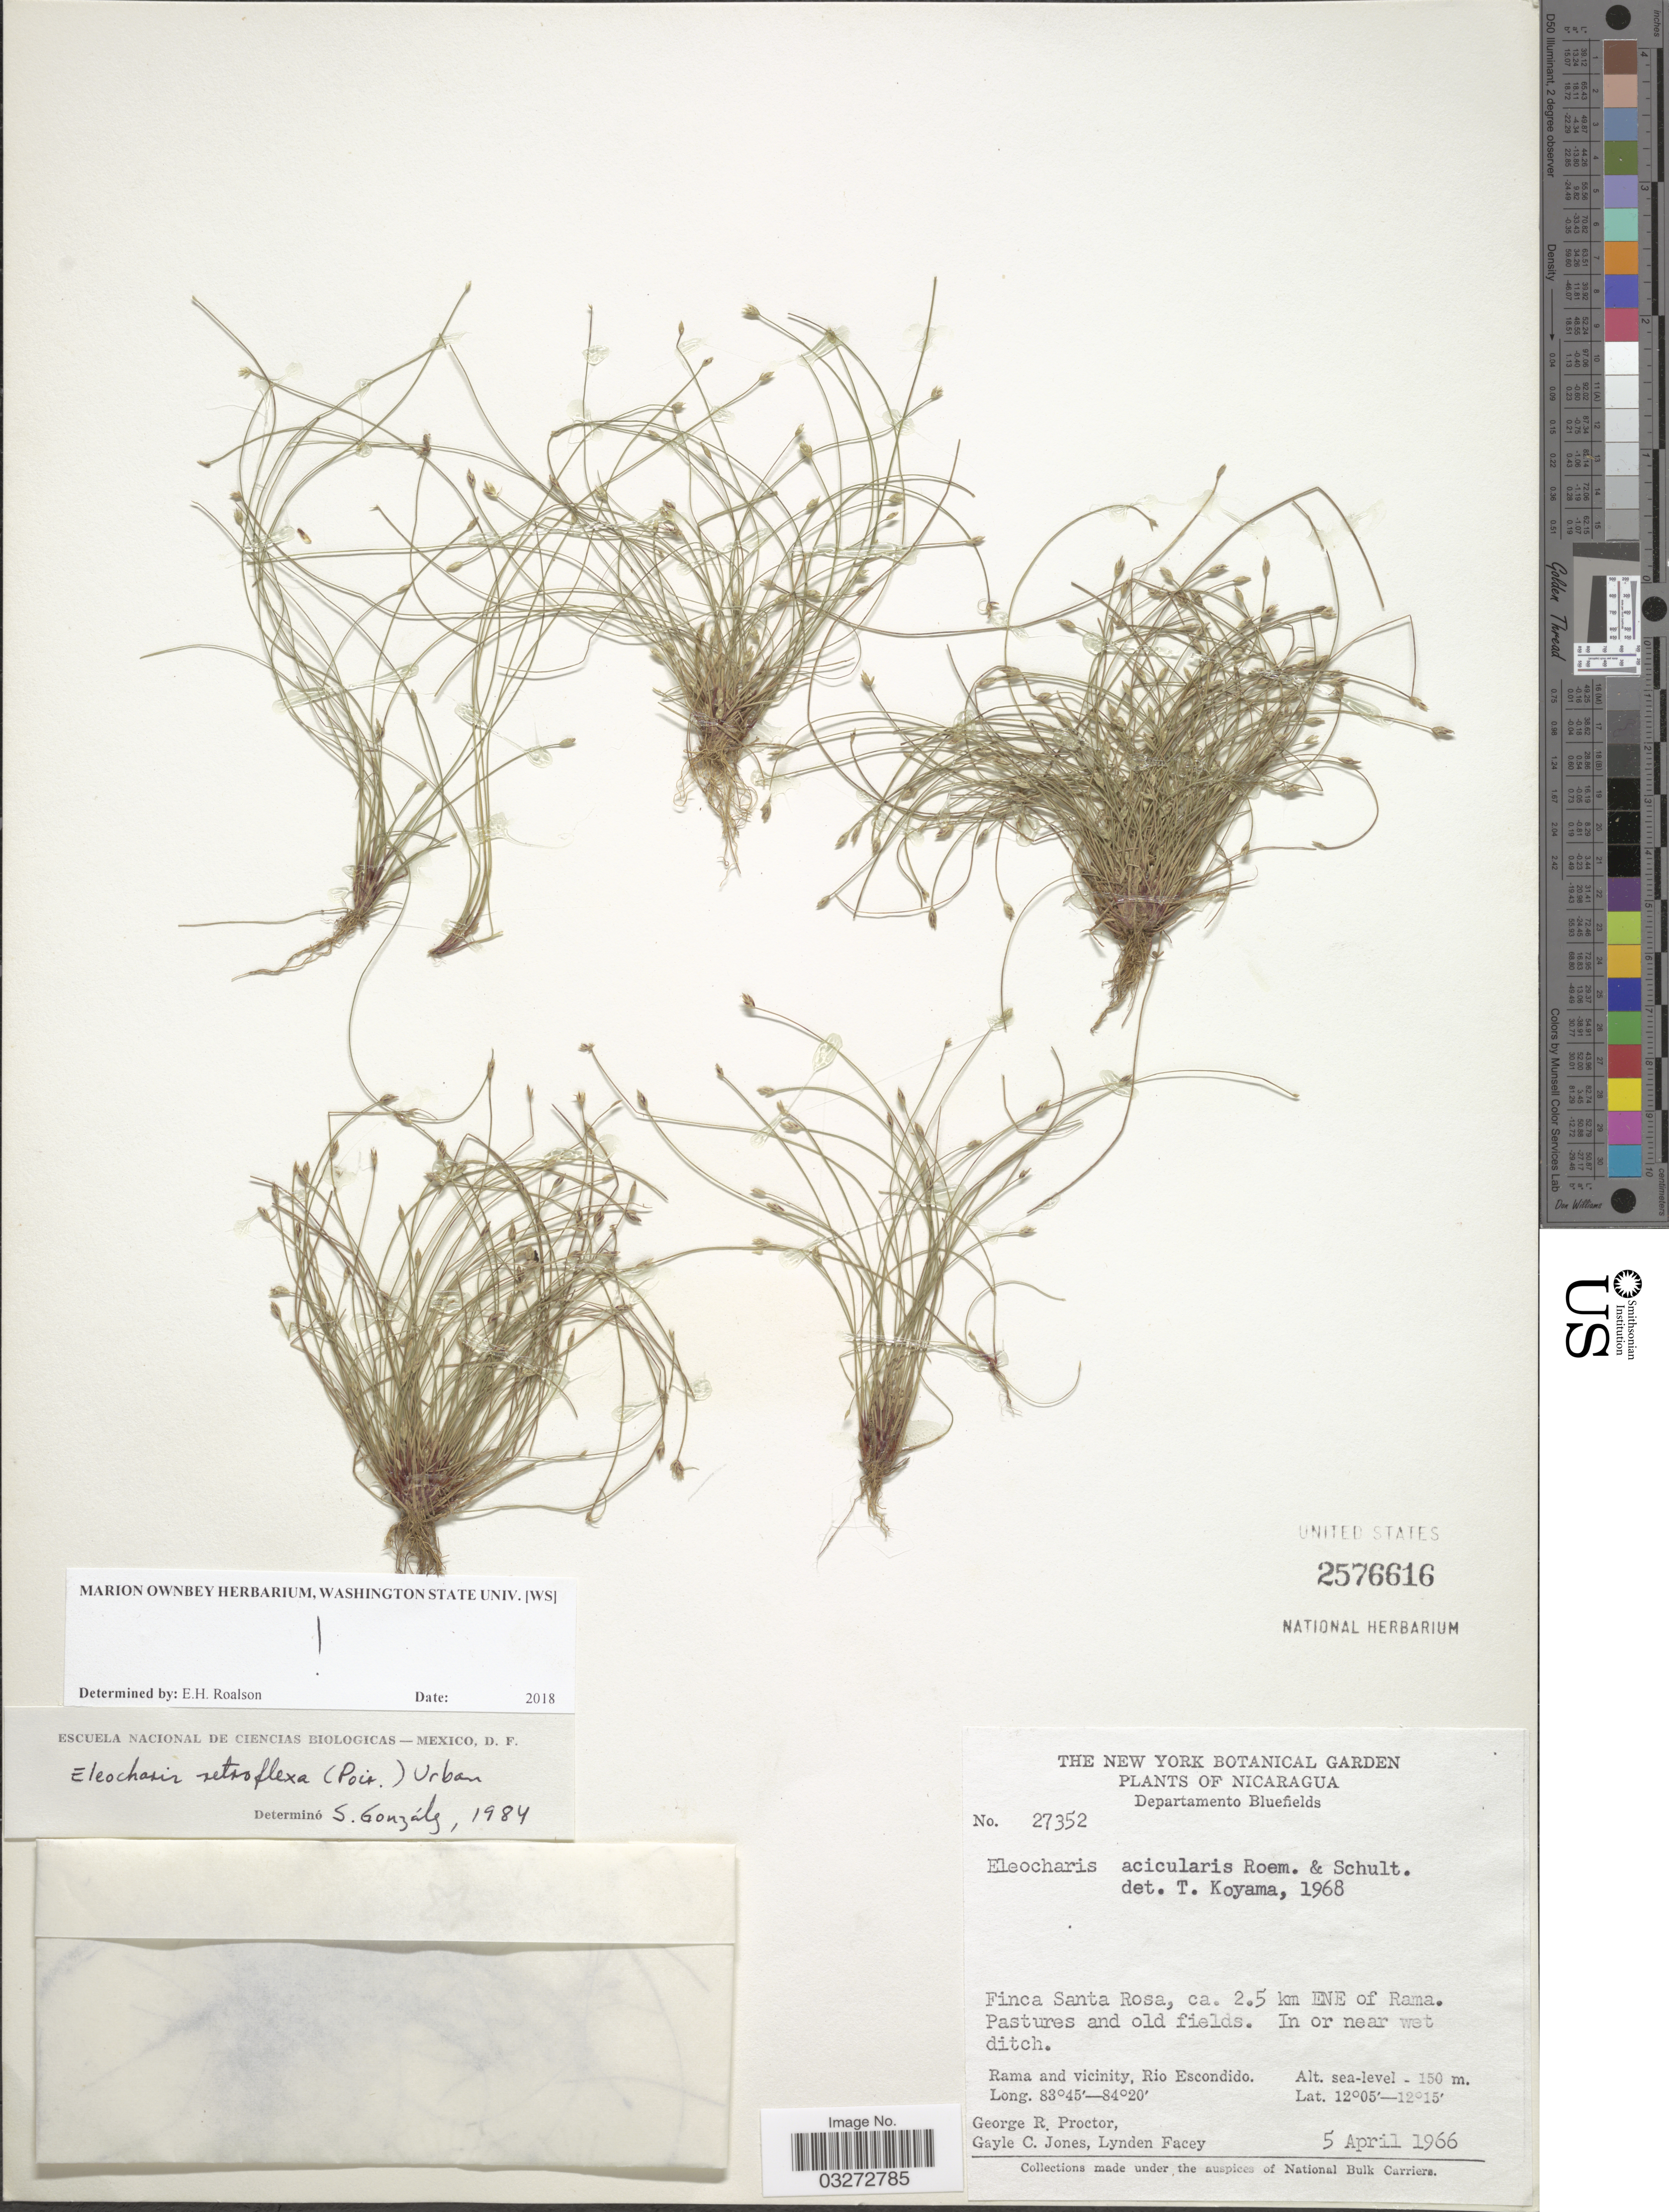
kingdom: Plantae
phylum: Tracheophyta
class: Liliopsida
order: Poales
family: Cyperaceae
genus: Eleocharis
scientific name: Eleocharis retroflexa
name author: (Poir.) Urb.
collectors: G. R. Proctor, G. C. Jones & L. Facey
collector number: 27352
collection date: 1966-04-05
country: Nicaragua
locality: Departamento Bluefields. Finca Santa Rosa, ca. 2.5 km ENE of Rama. Rama and vicinity, Rio Escondido.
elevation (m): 0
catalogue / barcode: US 2576616